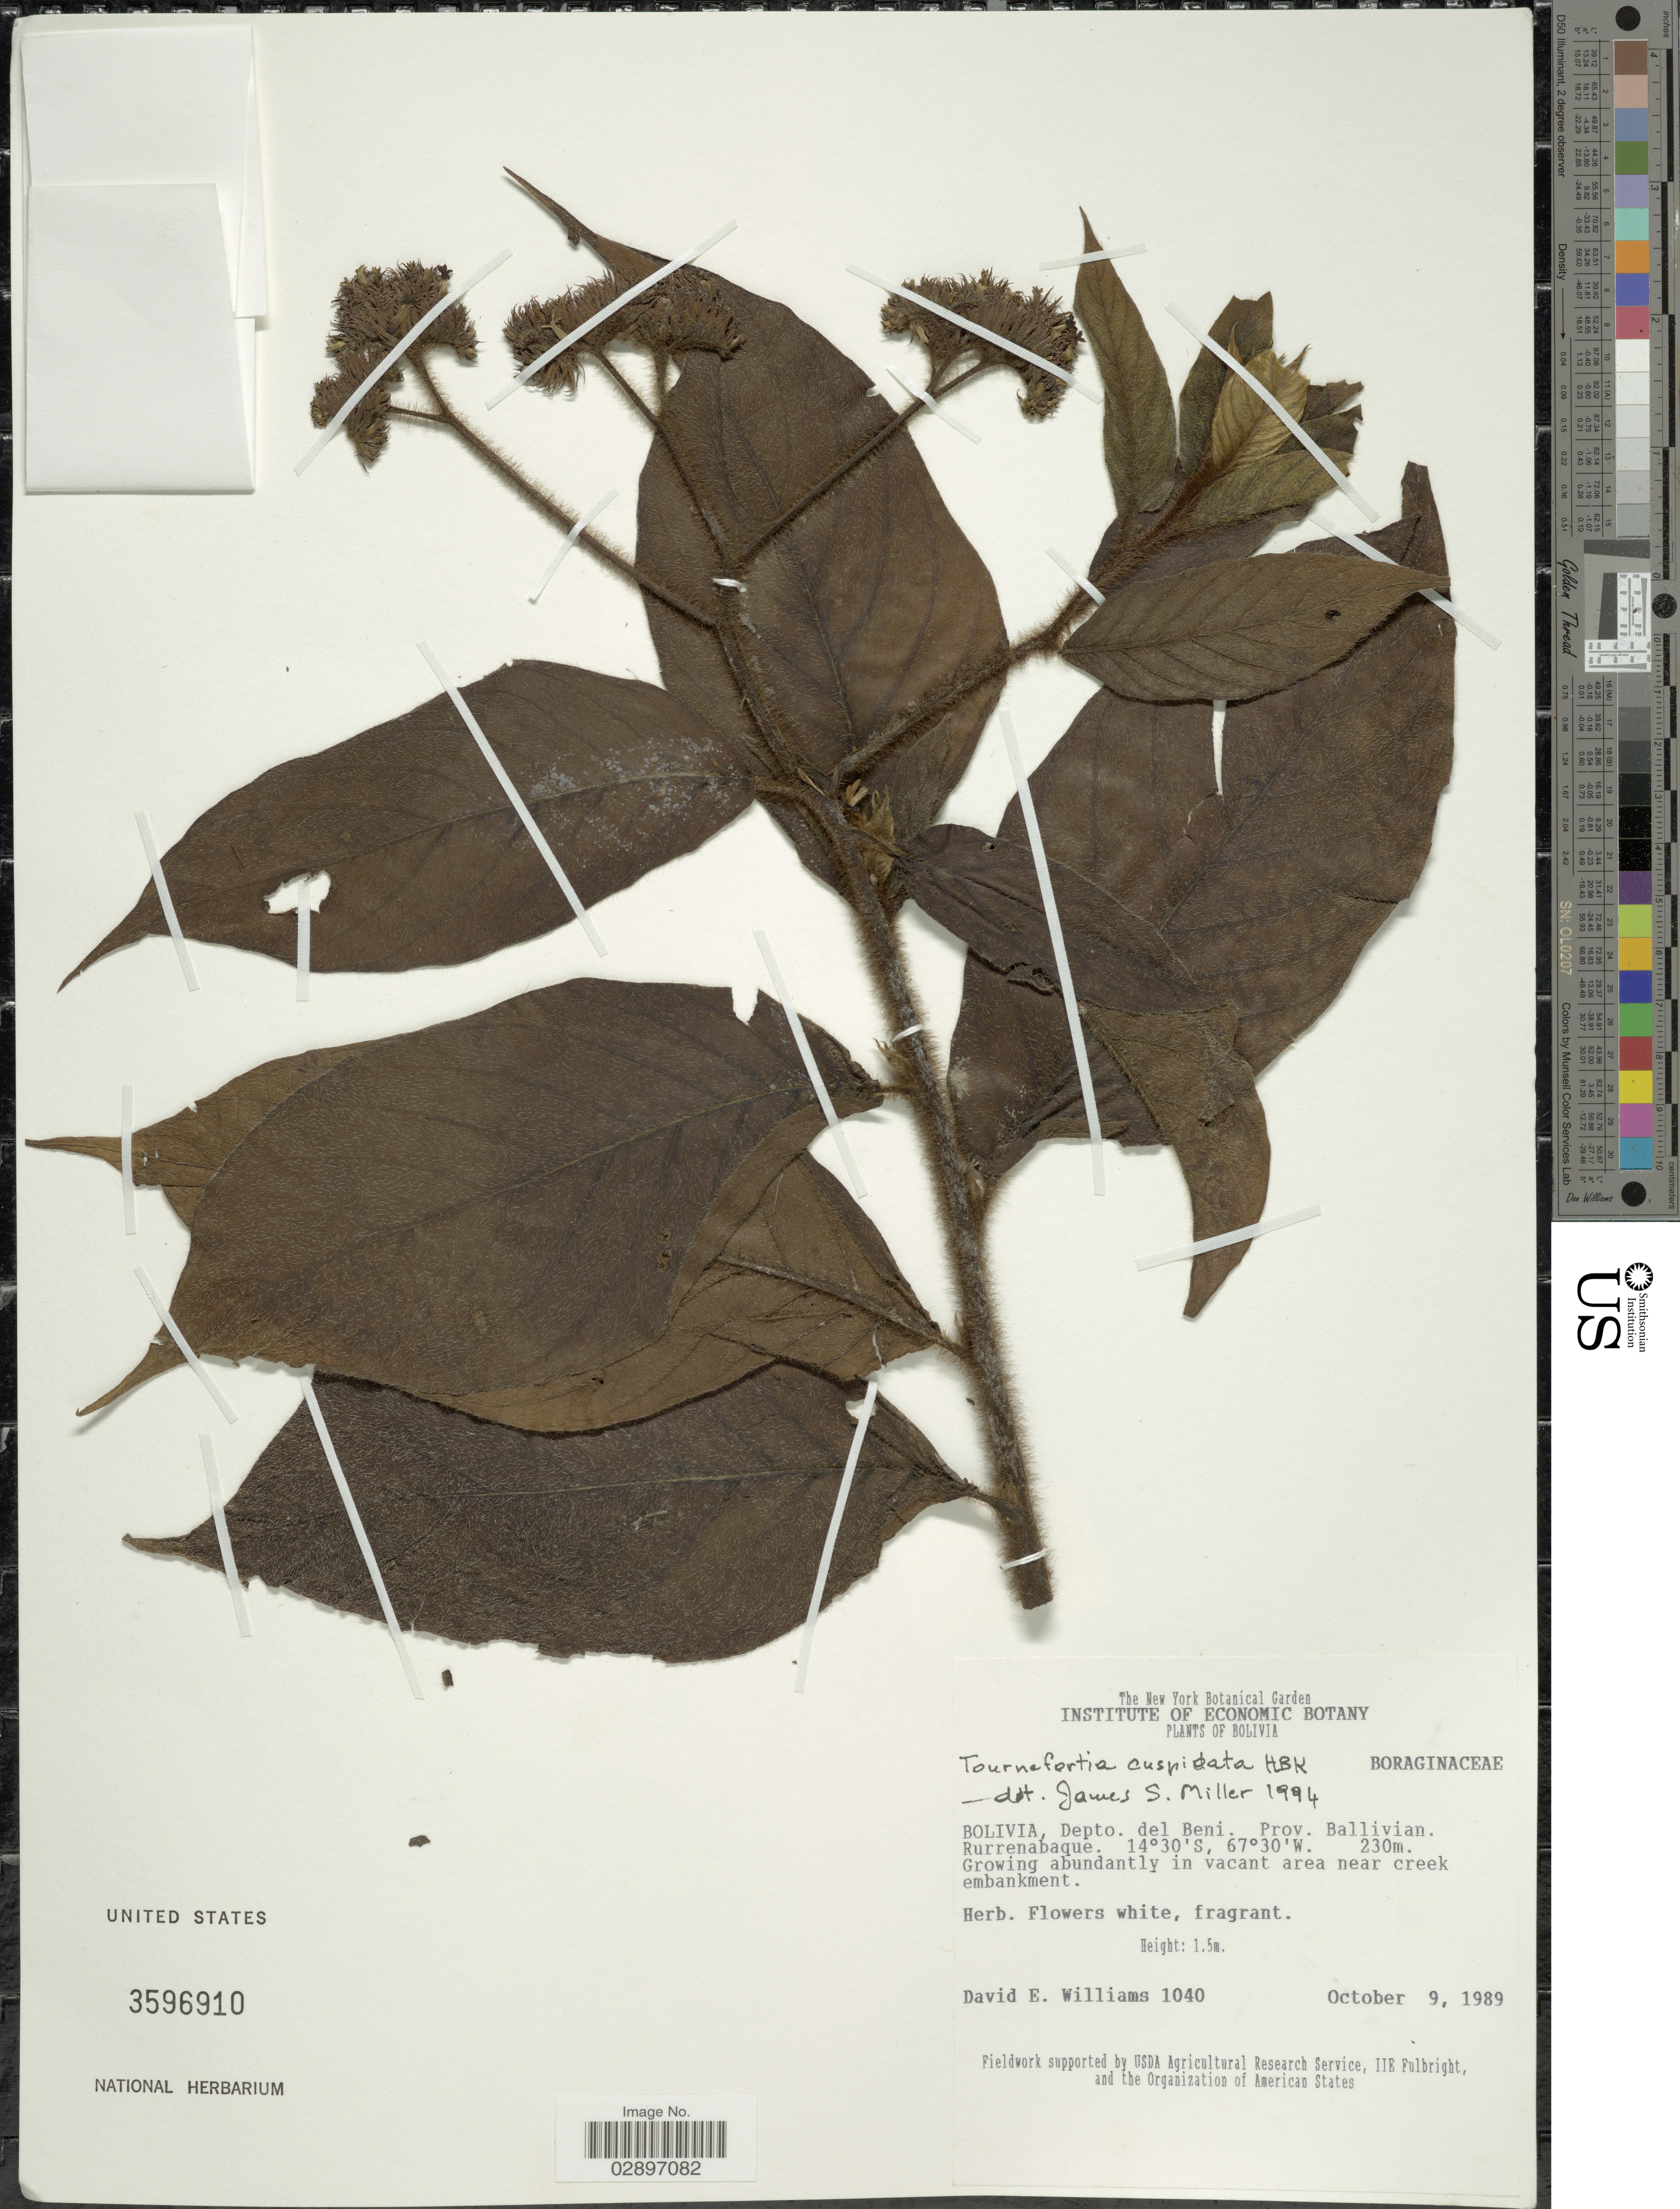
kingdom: Plantae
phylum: Tracheophyta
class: Magnoliopsida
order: Boraginales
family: Heliotropiaceae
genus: Tournefortia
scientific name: Tournefortia cuspidata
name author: Kunth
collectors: D. E. Williams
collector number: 1040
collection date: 1989-10-09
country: Bolivia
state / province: Beni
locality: Depto. del Beni. Prov. Ballivian. Rurrenabaque. Growing abundantly in vacant area near creek embankment.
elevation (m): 230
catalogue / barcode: US 3596910